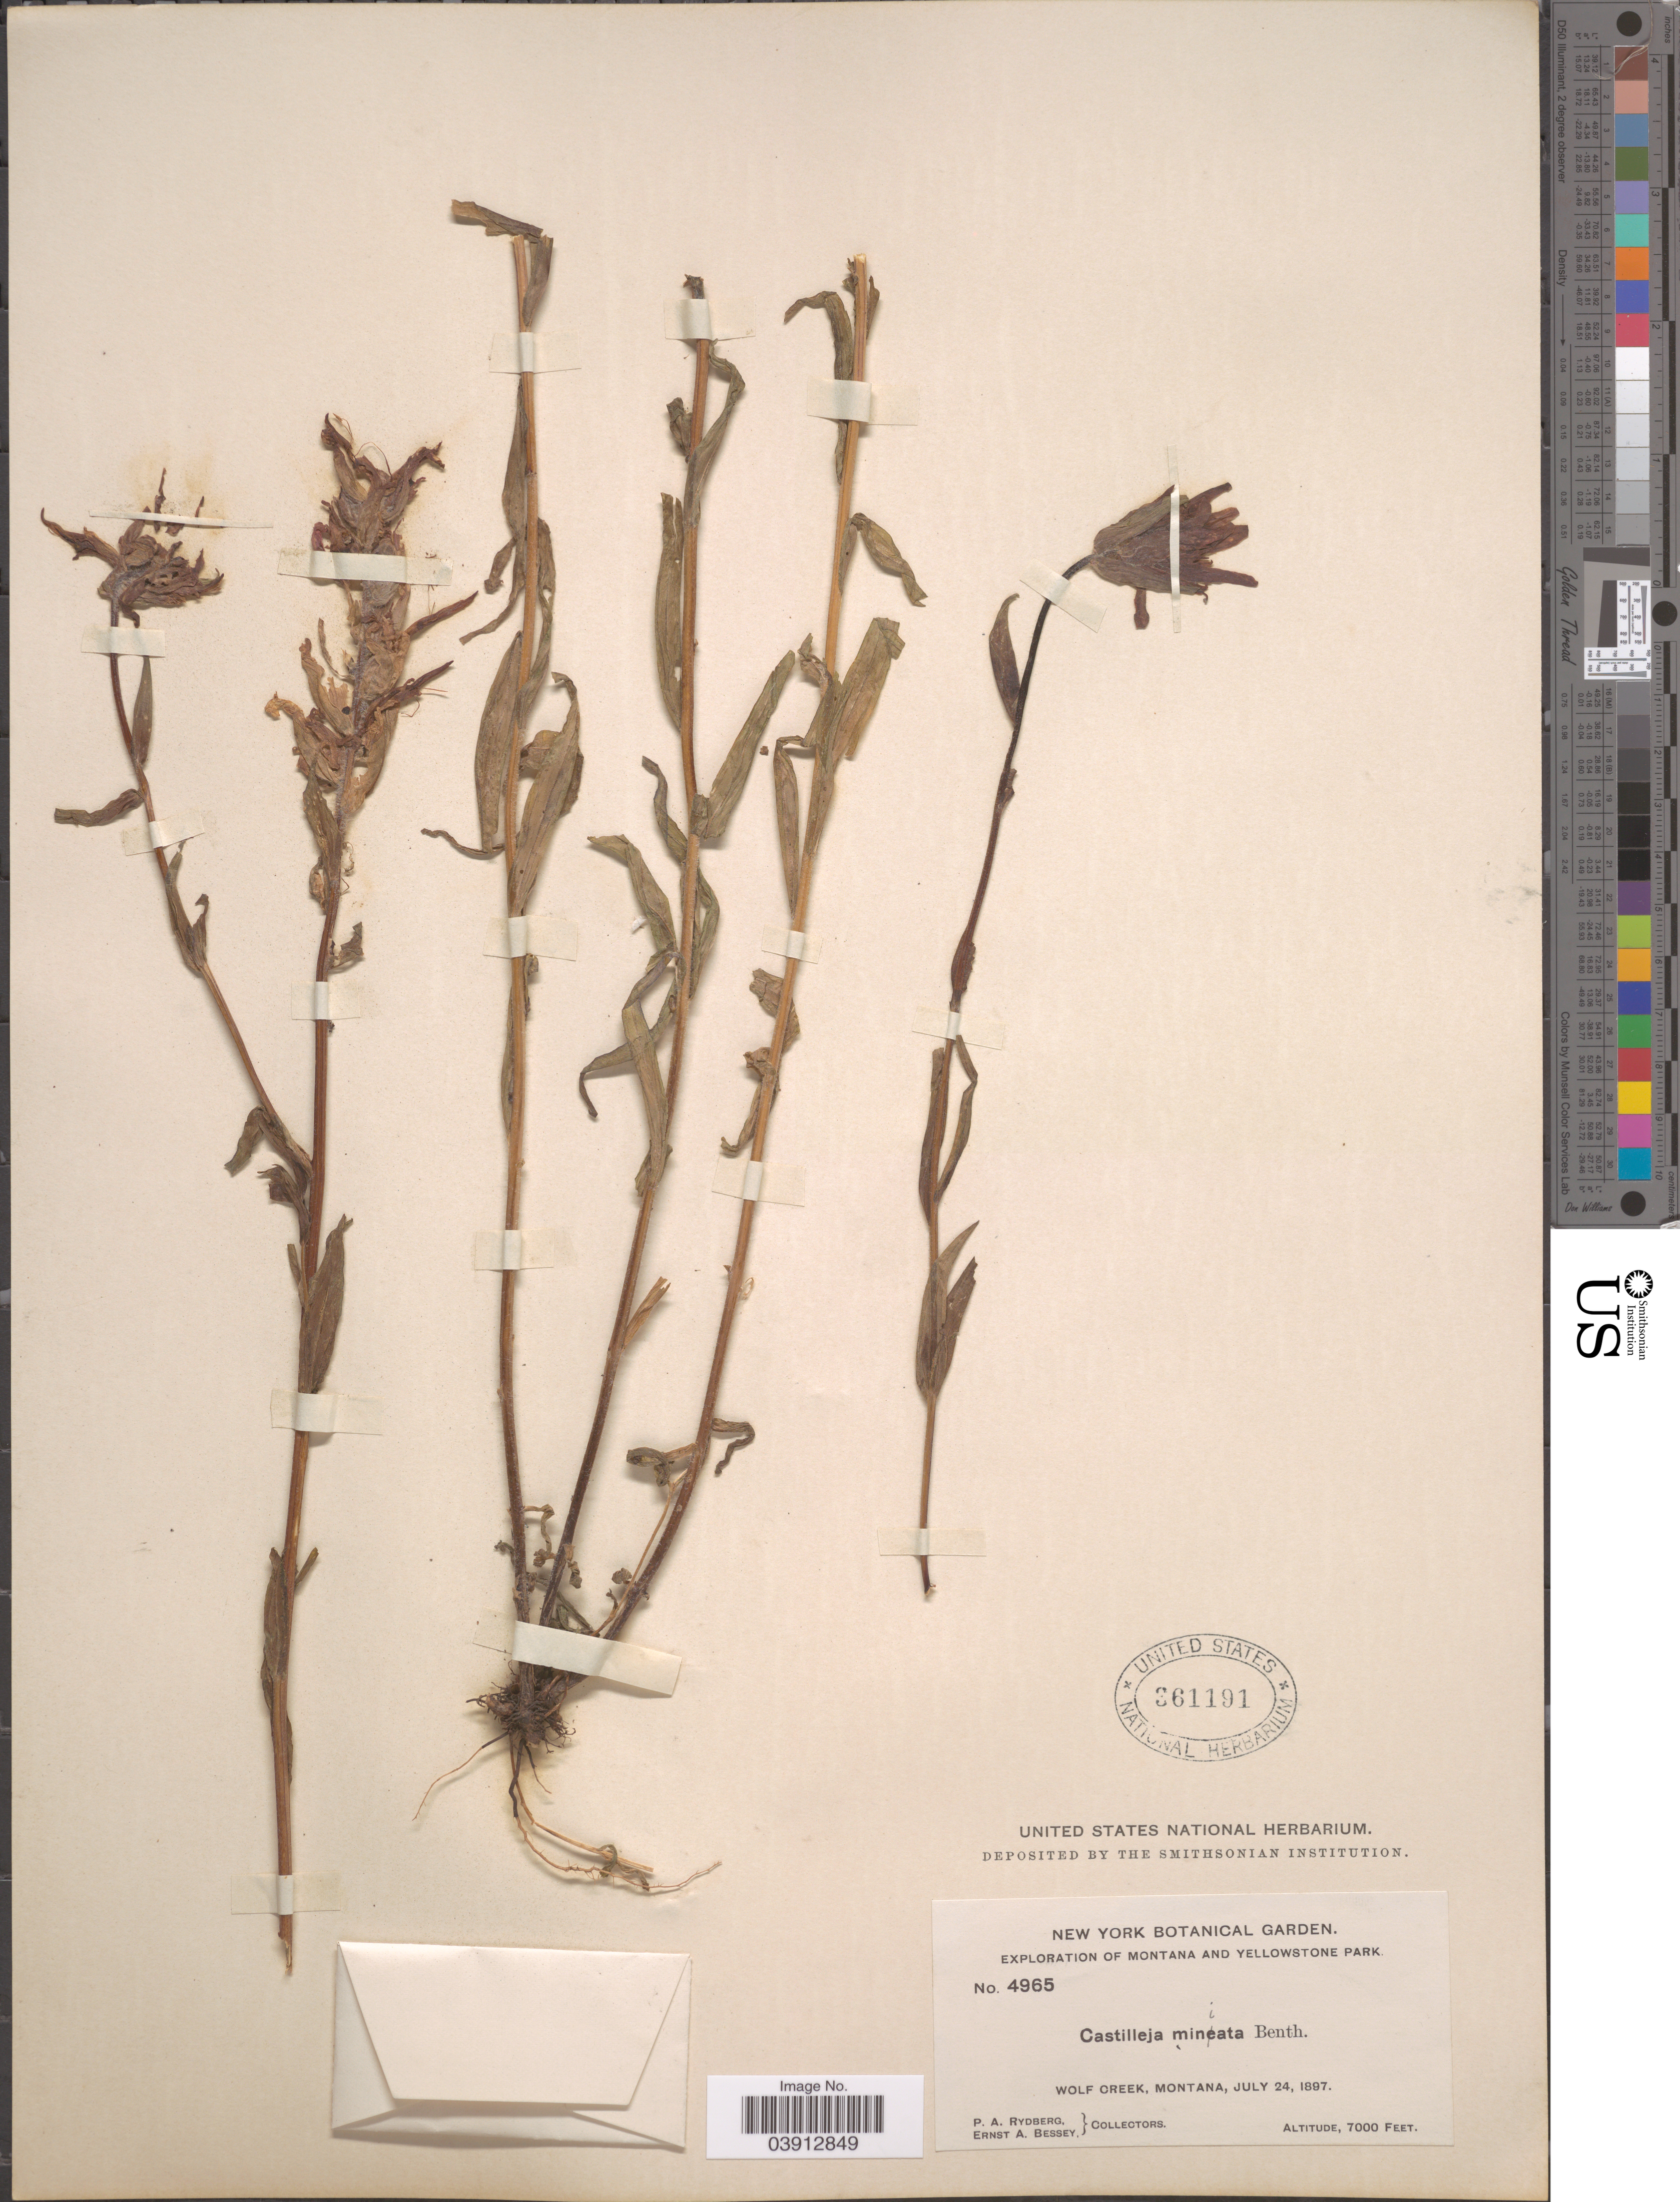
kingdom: Plantae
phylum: Tracheophyta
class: Magnoliopsida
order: Lamiales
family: Orobanchaceae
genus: Castilleja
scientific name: Castilleja miniata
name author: Douglas ex Hook.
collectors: P. A. Rydberg & E. A. Bessey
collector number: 4965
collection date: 1897-07-24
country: United States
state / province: Montana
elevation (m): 2134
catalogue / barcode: US 361191